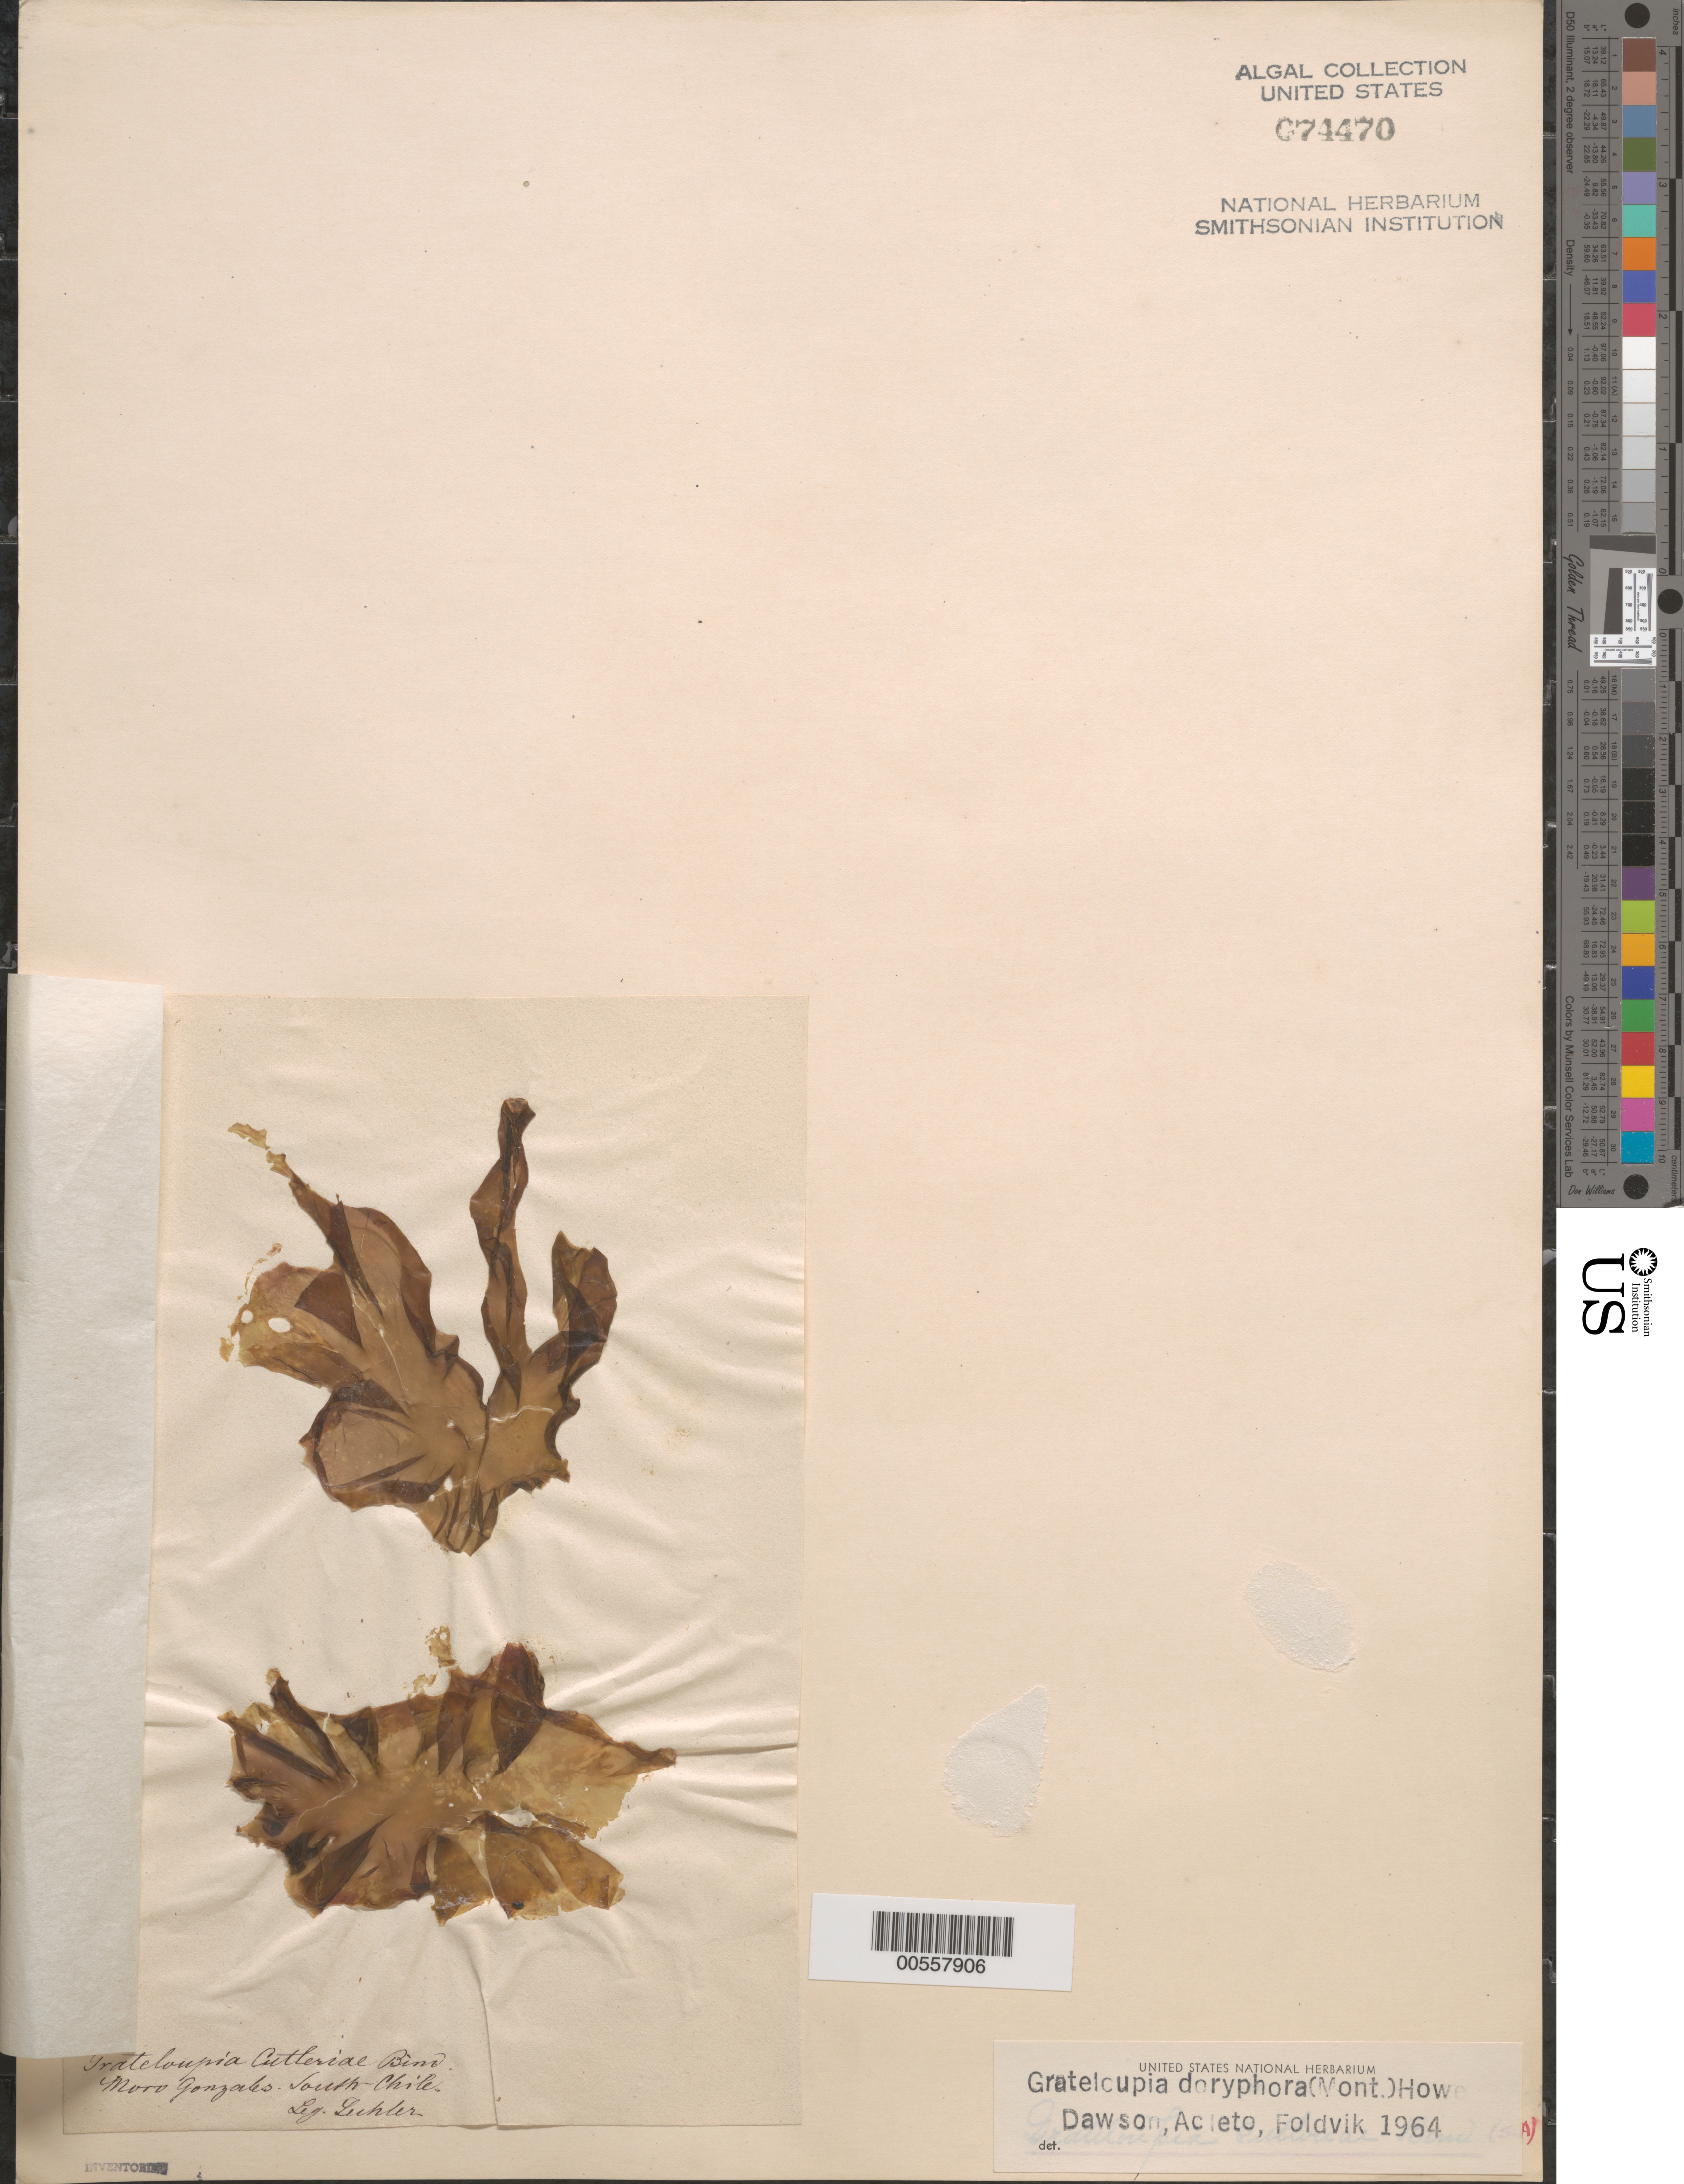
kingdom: Plantae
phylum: Rhodophyta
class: Florideophyceae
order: Halymeniales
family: Halymeniaceae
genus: Grateloupia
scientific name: Grateloupia doryphora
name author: (Mont.) Howe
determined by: Dawson, E. Y.; Acleto O., C.; Foldvik, N.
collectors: W. Lechler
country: Chile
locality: Moro gonzales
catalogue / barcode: US 74470